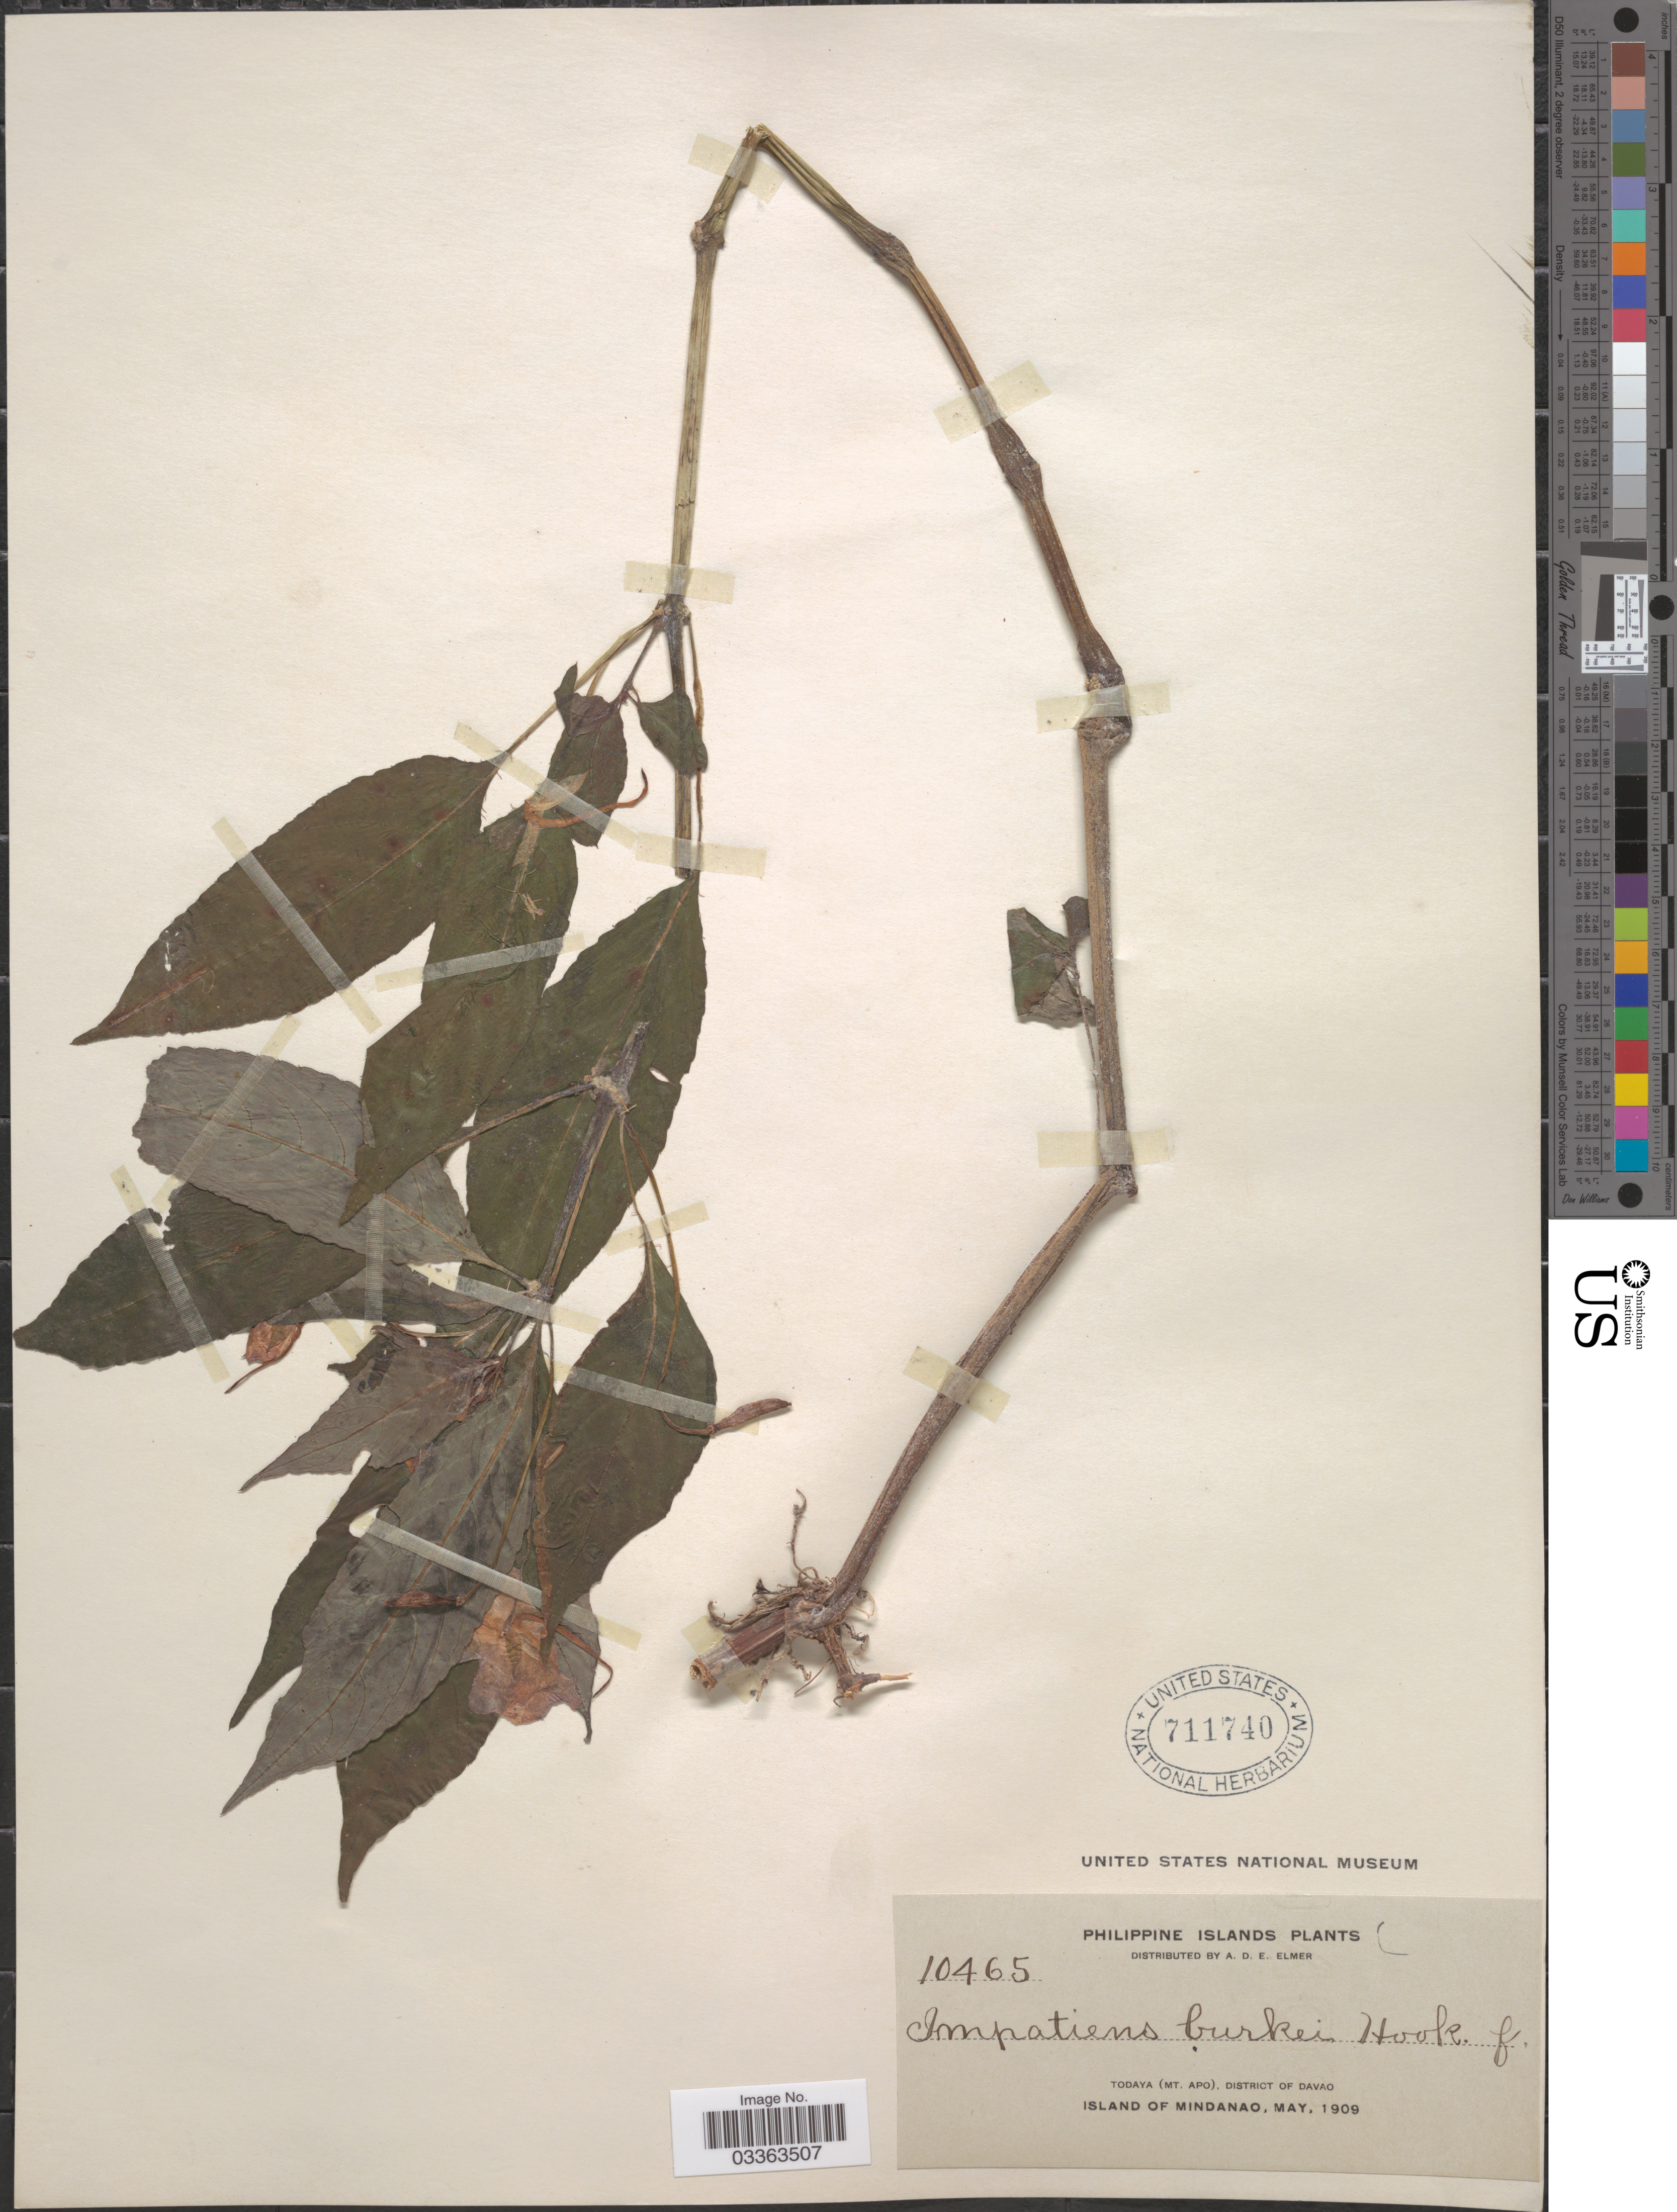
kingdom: Plantae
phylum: Tracheophyta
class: Magnoliopsida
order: Ericales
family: Balsaminaceae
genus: Impatiens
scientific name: Impatiens burkei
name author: Hook. f.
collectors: A. D. E. Elmer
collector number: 10465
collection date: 1909-05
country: Philippines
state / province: Davao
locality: Todaya (Mt. Apo), District of Davao, Island of Mindanao.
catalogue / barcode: US 711740